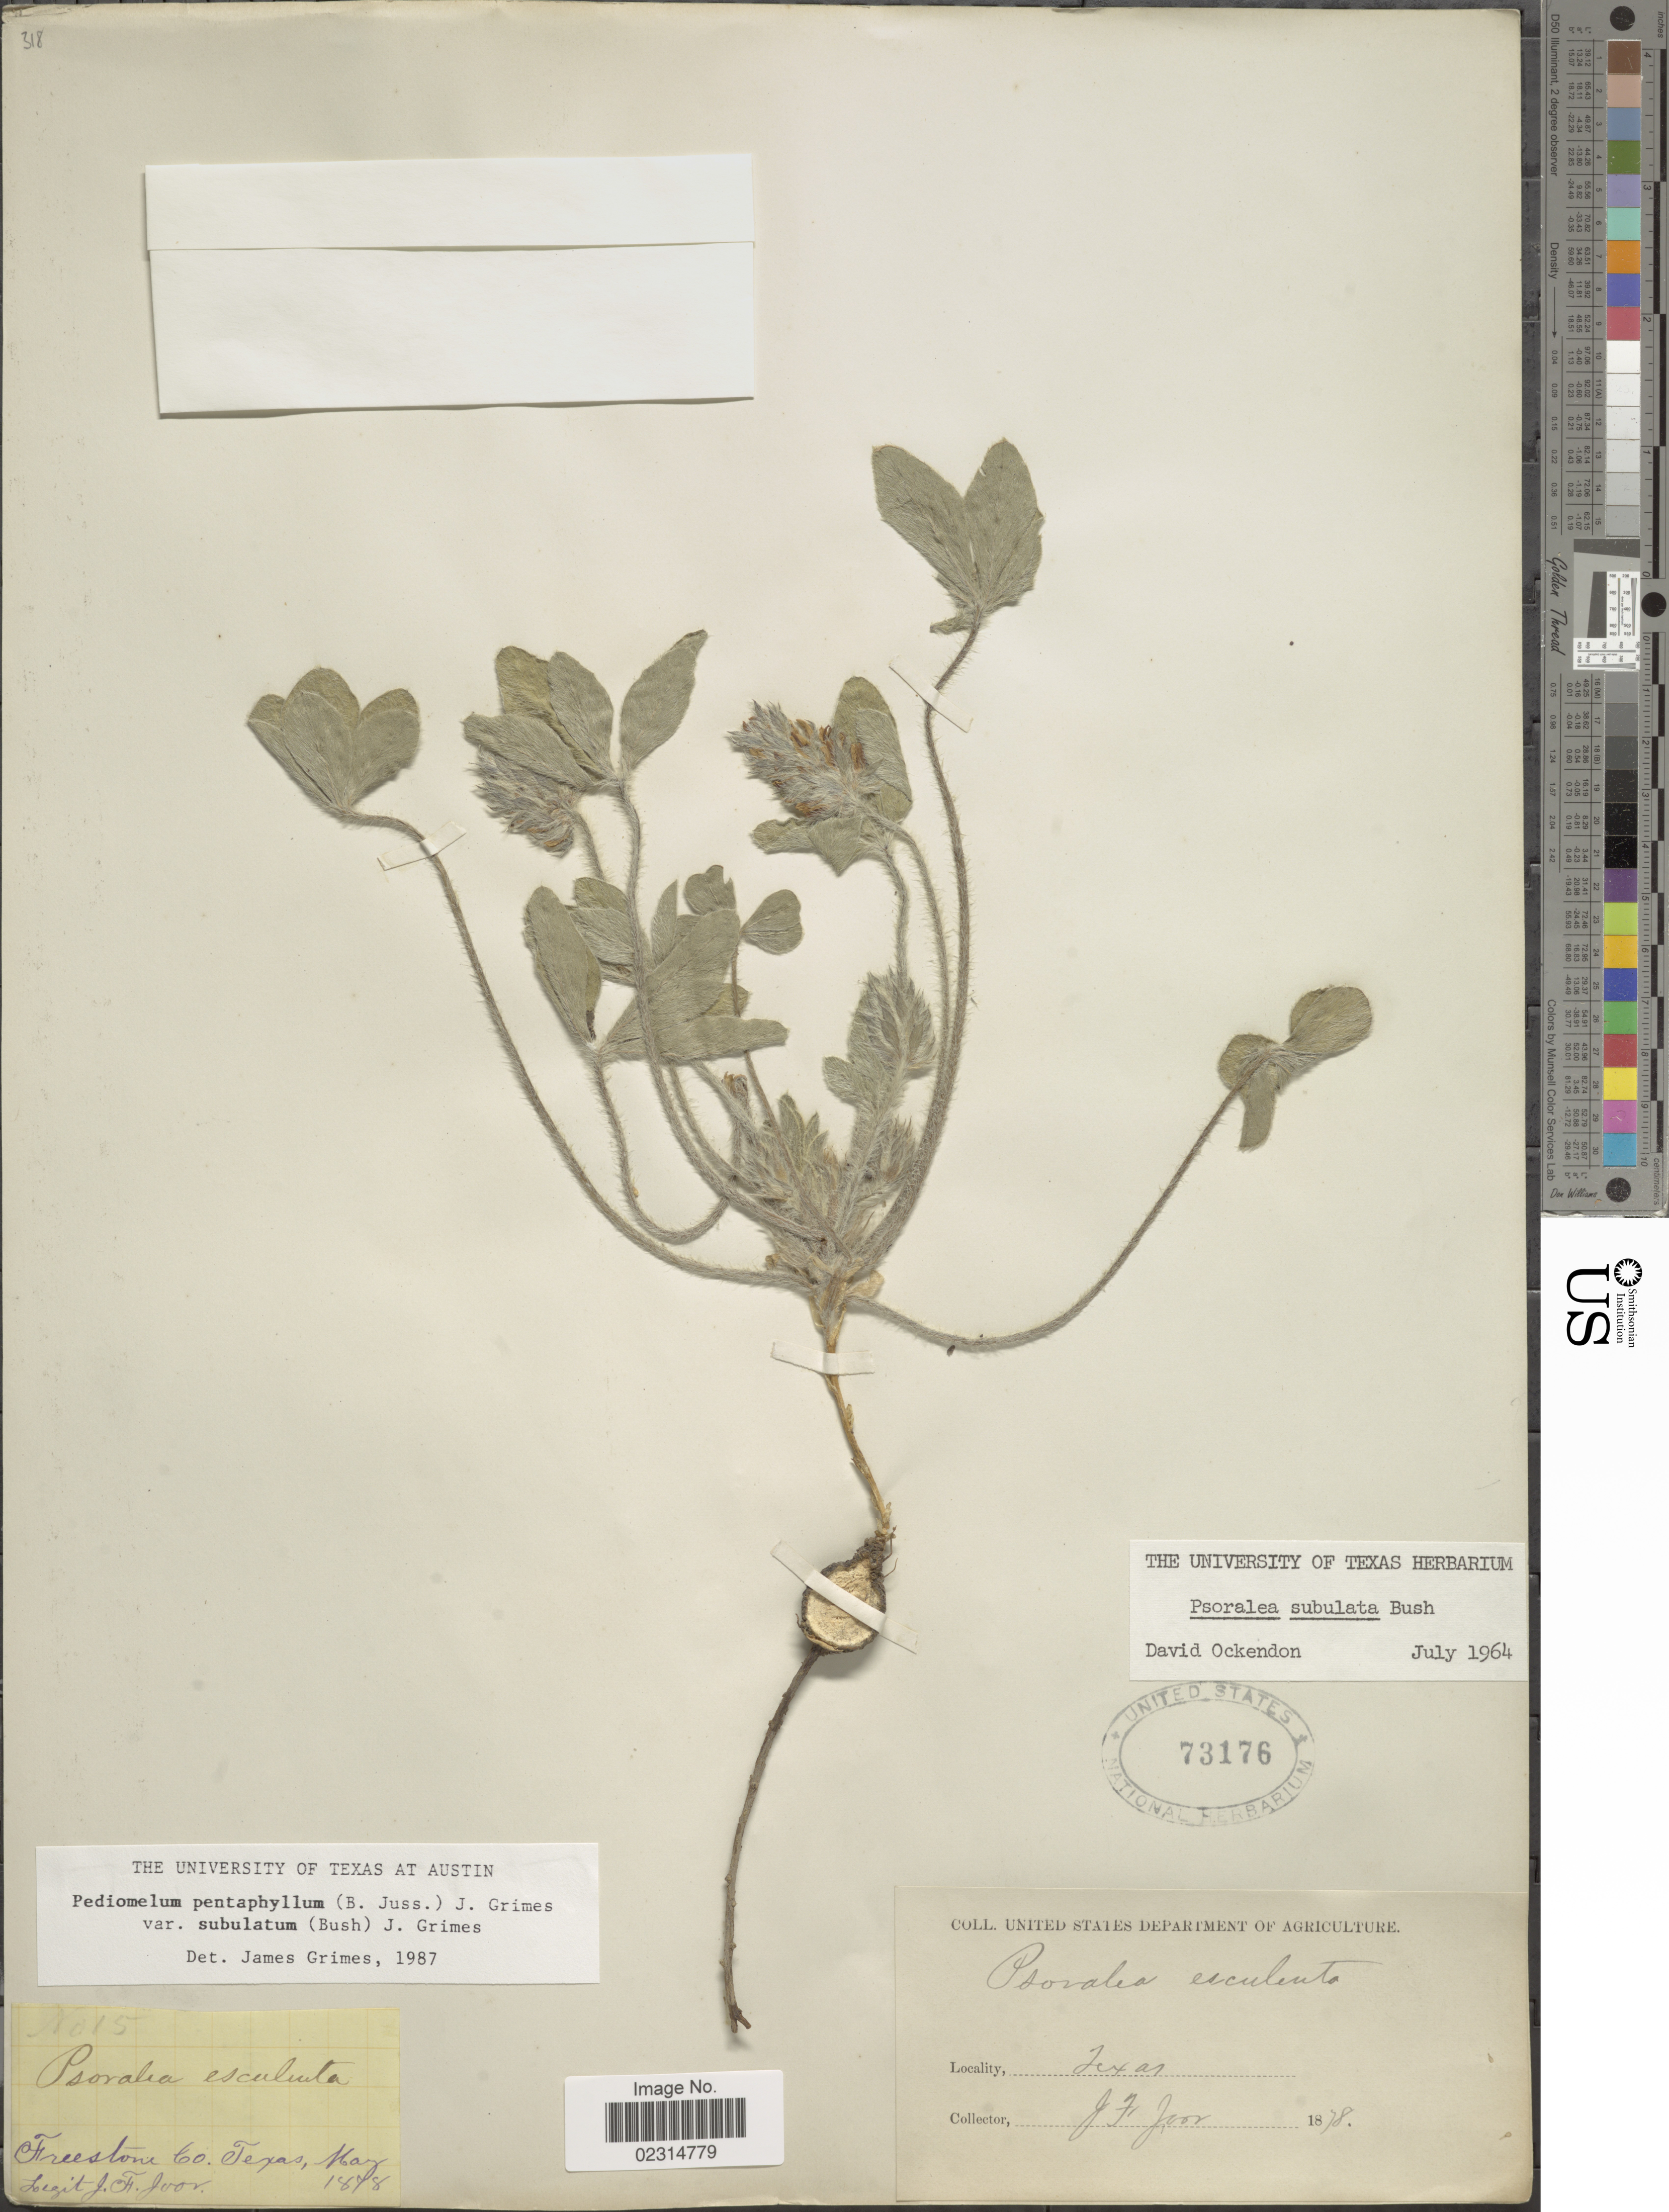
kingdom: Plantae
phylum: Tracheophyta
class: Magnoliopsida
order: Fabales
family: Fabaceae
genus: Pediomelum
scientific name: Pediomelum hypogaeum var. subulatum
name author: (Bush) J.W. Grimes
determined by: Egan, Ashley N., (US), Smithsonian Institution - National Museum of Natural History (UNITED STATES)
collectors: J. F. Joor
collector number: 15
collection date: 1878-05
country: United States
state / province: Texas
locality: Freestone Co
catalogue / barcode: US 73176